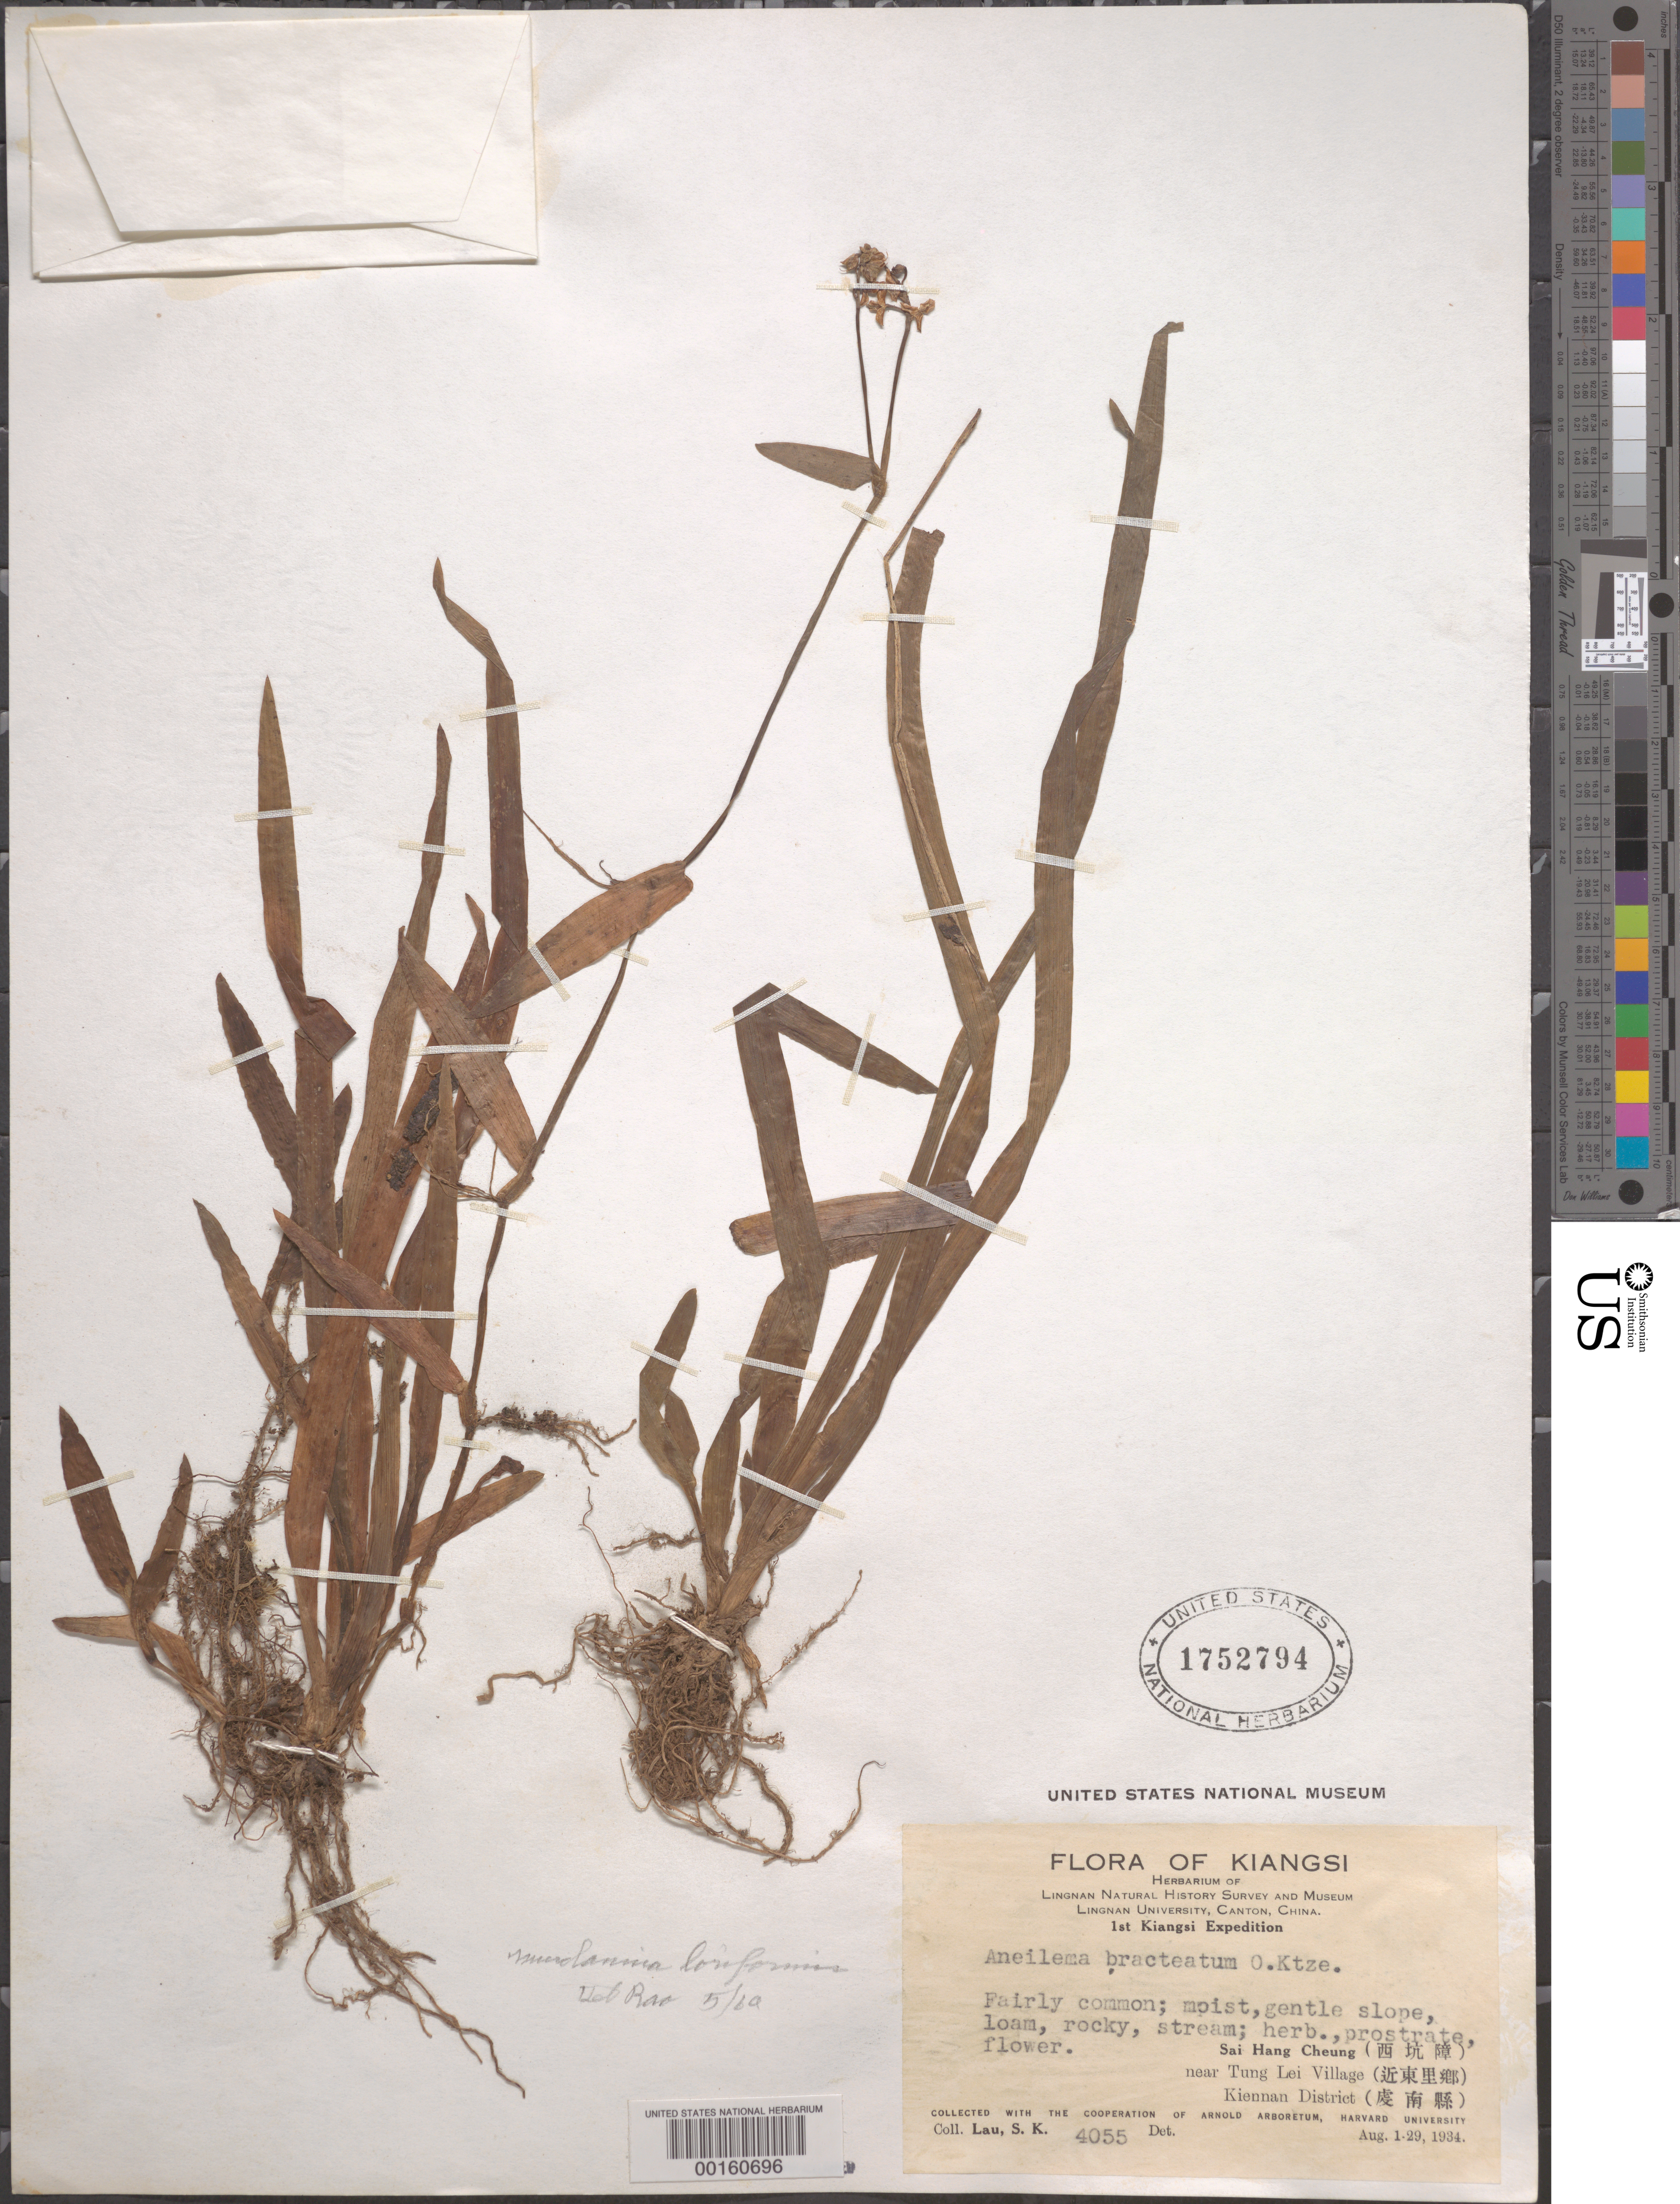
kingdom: Plantae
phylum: Tracheophyta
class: Liliopsida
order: Commelinales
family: Commelinaceae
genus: Murdannia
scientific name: Murdannia loriformis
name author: (Hassk.) R.S. Rao & Kammathy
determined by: Rao, R. S.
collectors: S. K. Lau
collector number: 4055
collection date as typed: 01 Aug 1934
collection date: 1934-08-01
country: China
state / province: Jiangxi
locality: Kiennan district, sai hang cheung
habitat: Moist, gentle slope; rocky loam near stream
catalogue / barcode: US 1752794